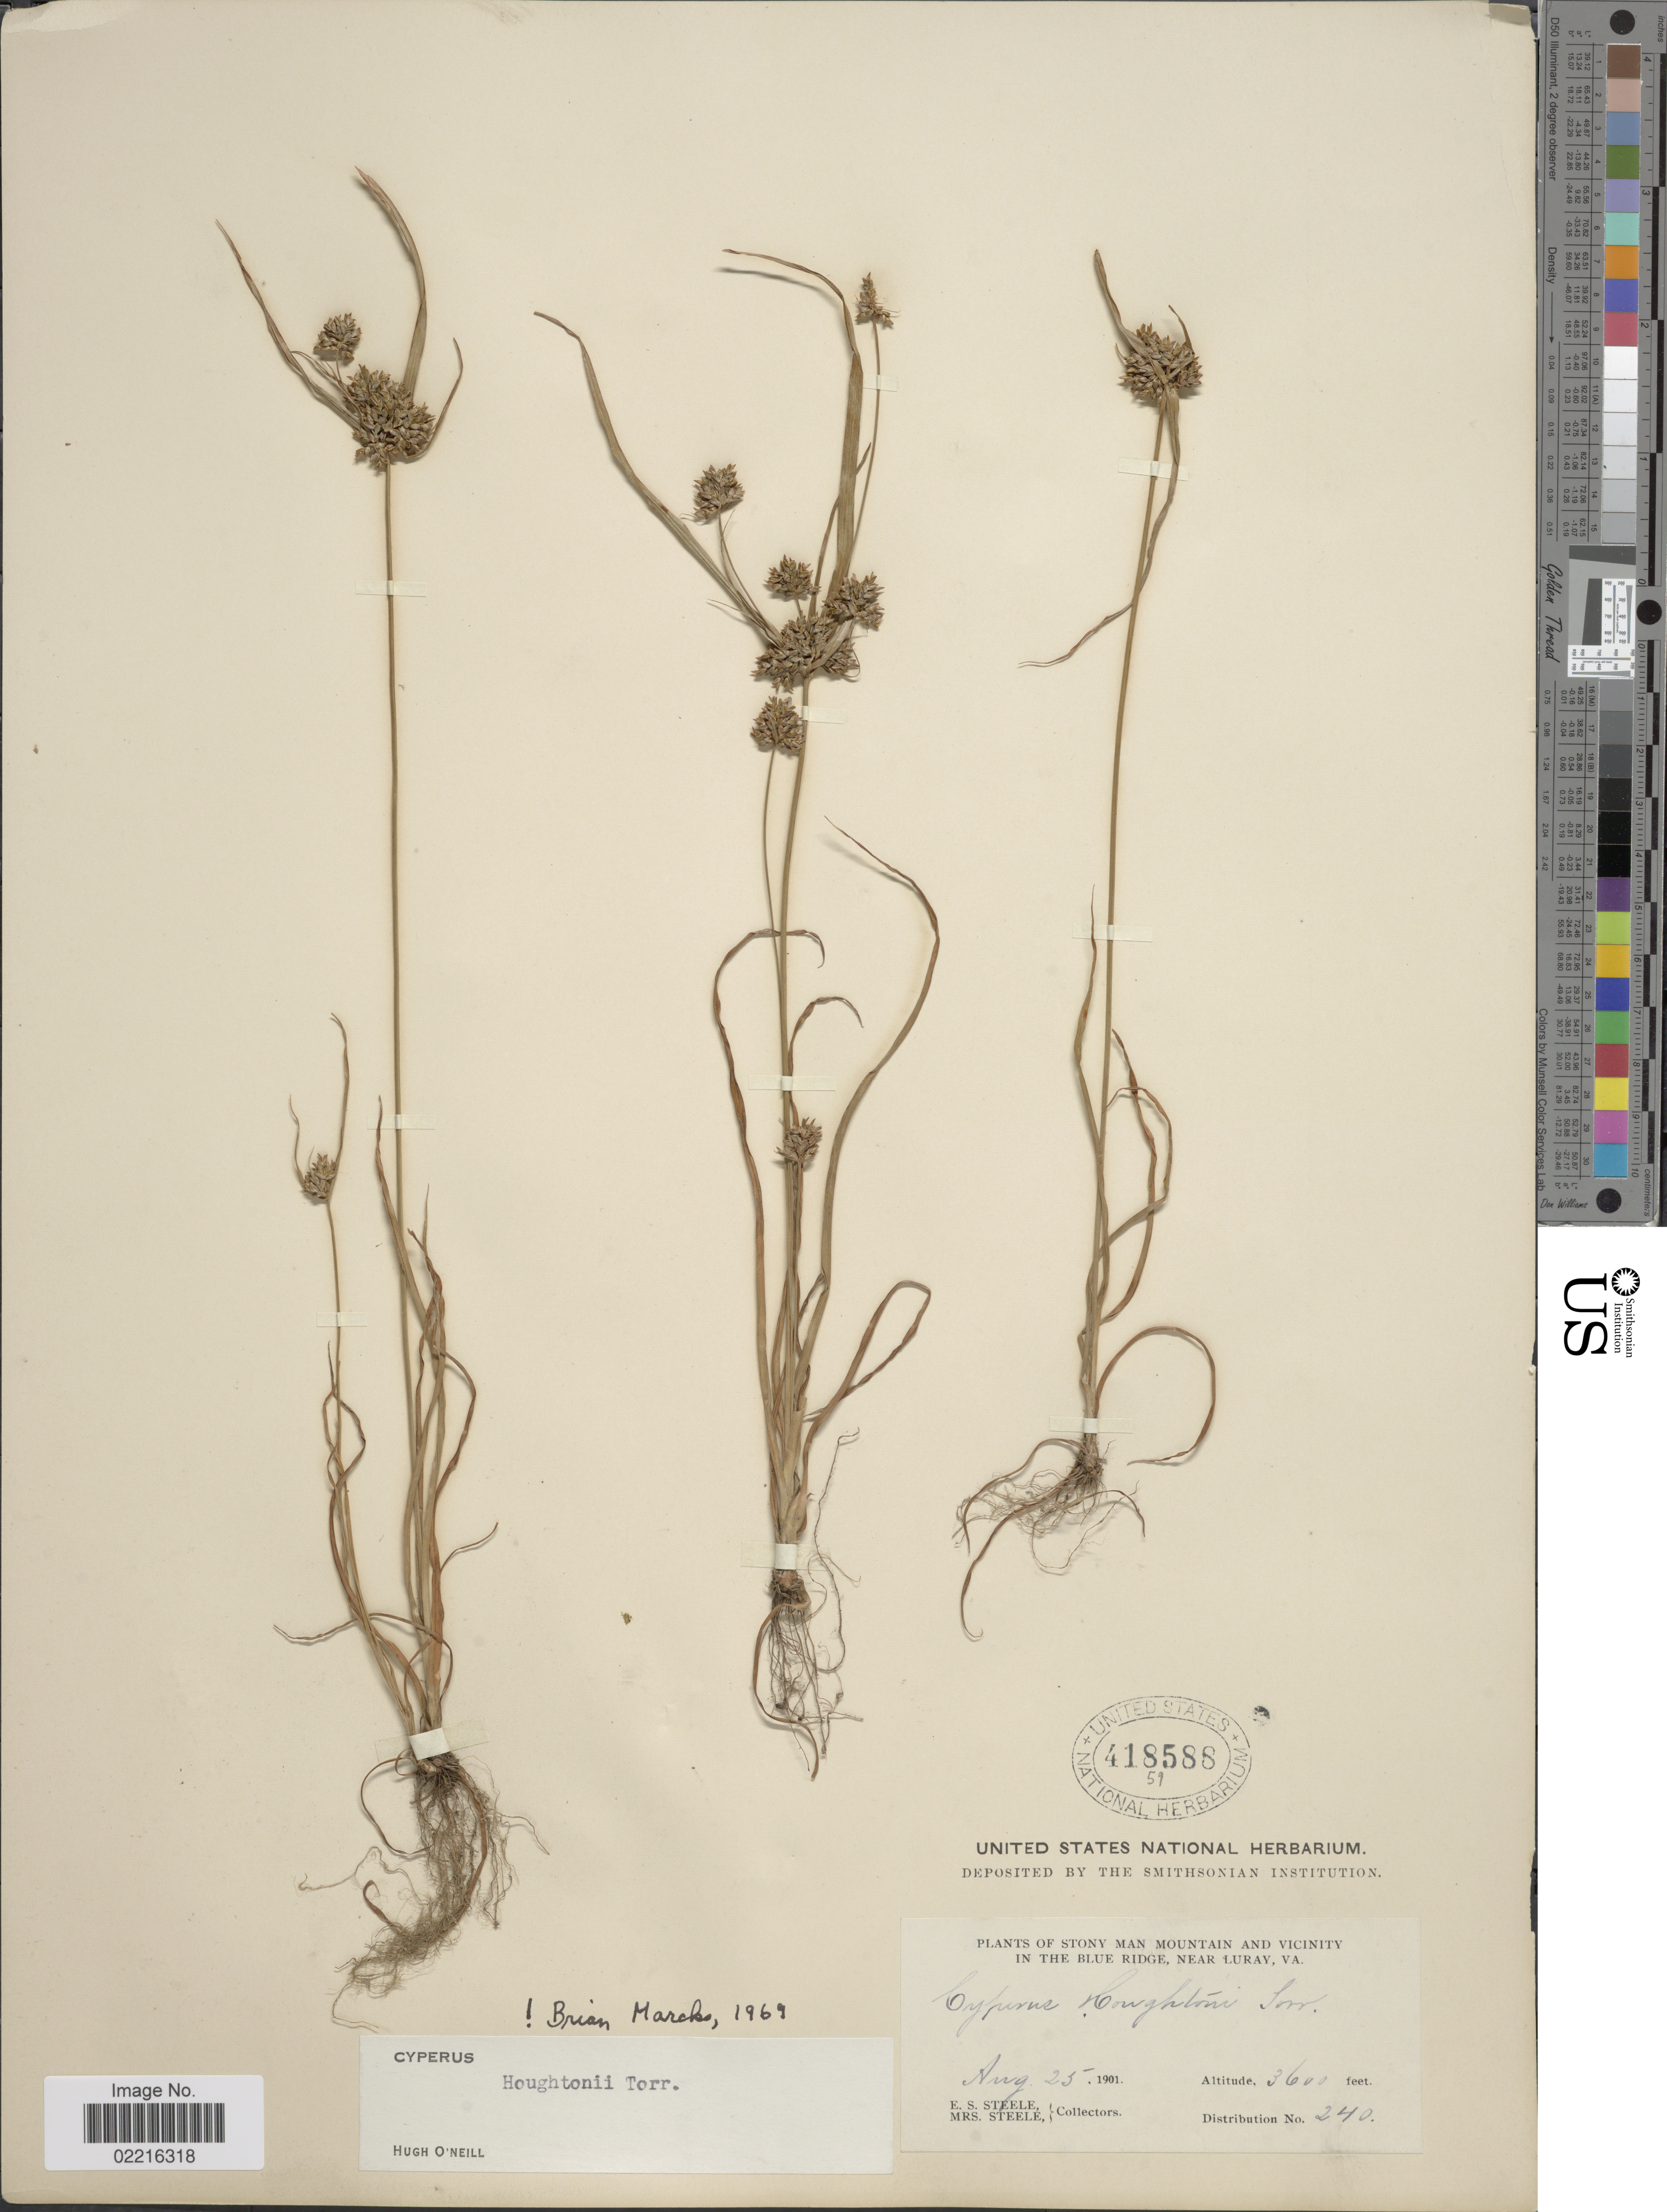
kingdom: Plantae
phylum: Tracheophyta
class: Liliopsida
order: Poales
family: Cyperaceae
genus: Cyperus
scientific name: Cyperus houghtonii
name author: Torr.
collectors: E. Steele & Mrs. E. S. Steele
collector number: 240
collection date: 1901-08-25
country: United States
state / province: Virginia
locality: Stony Man Mountain and Vicinity, Blue Ridge, near Luray, Va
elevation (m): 1097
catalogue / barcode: US 418588